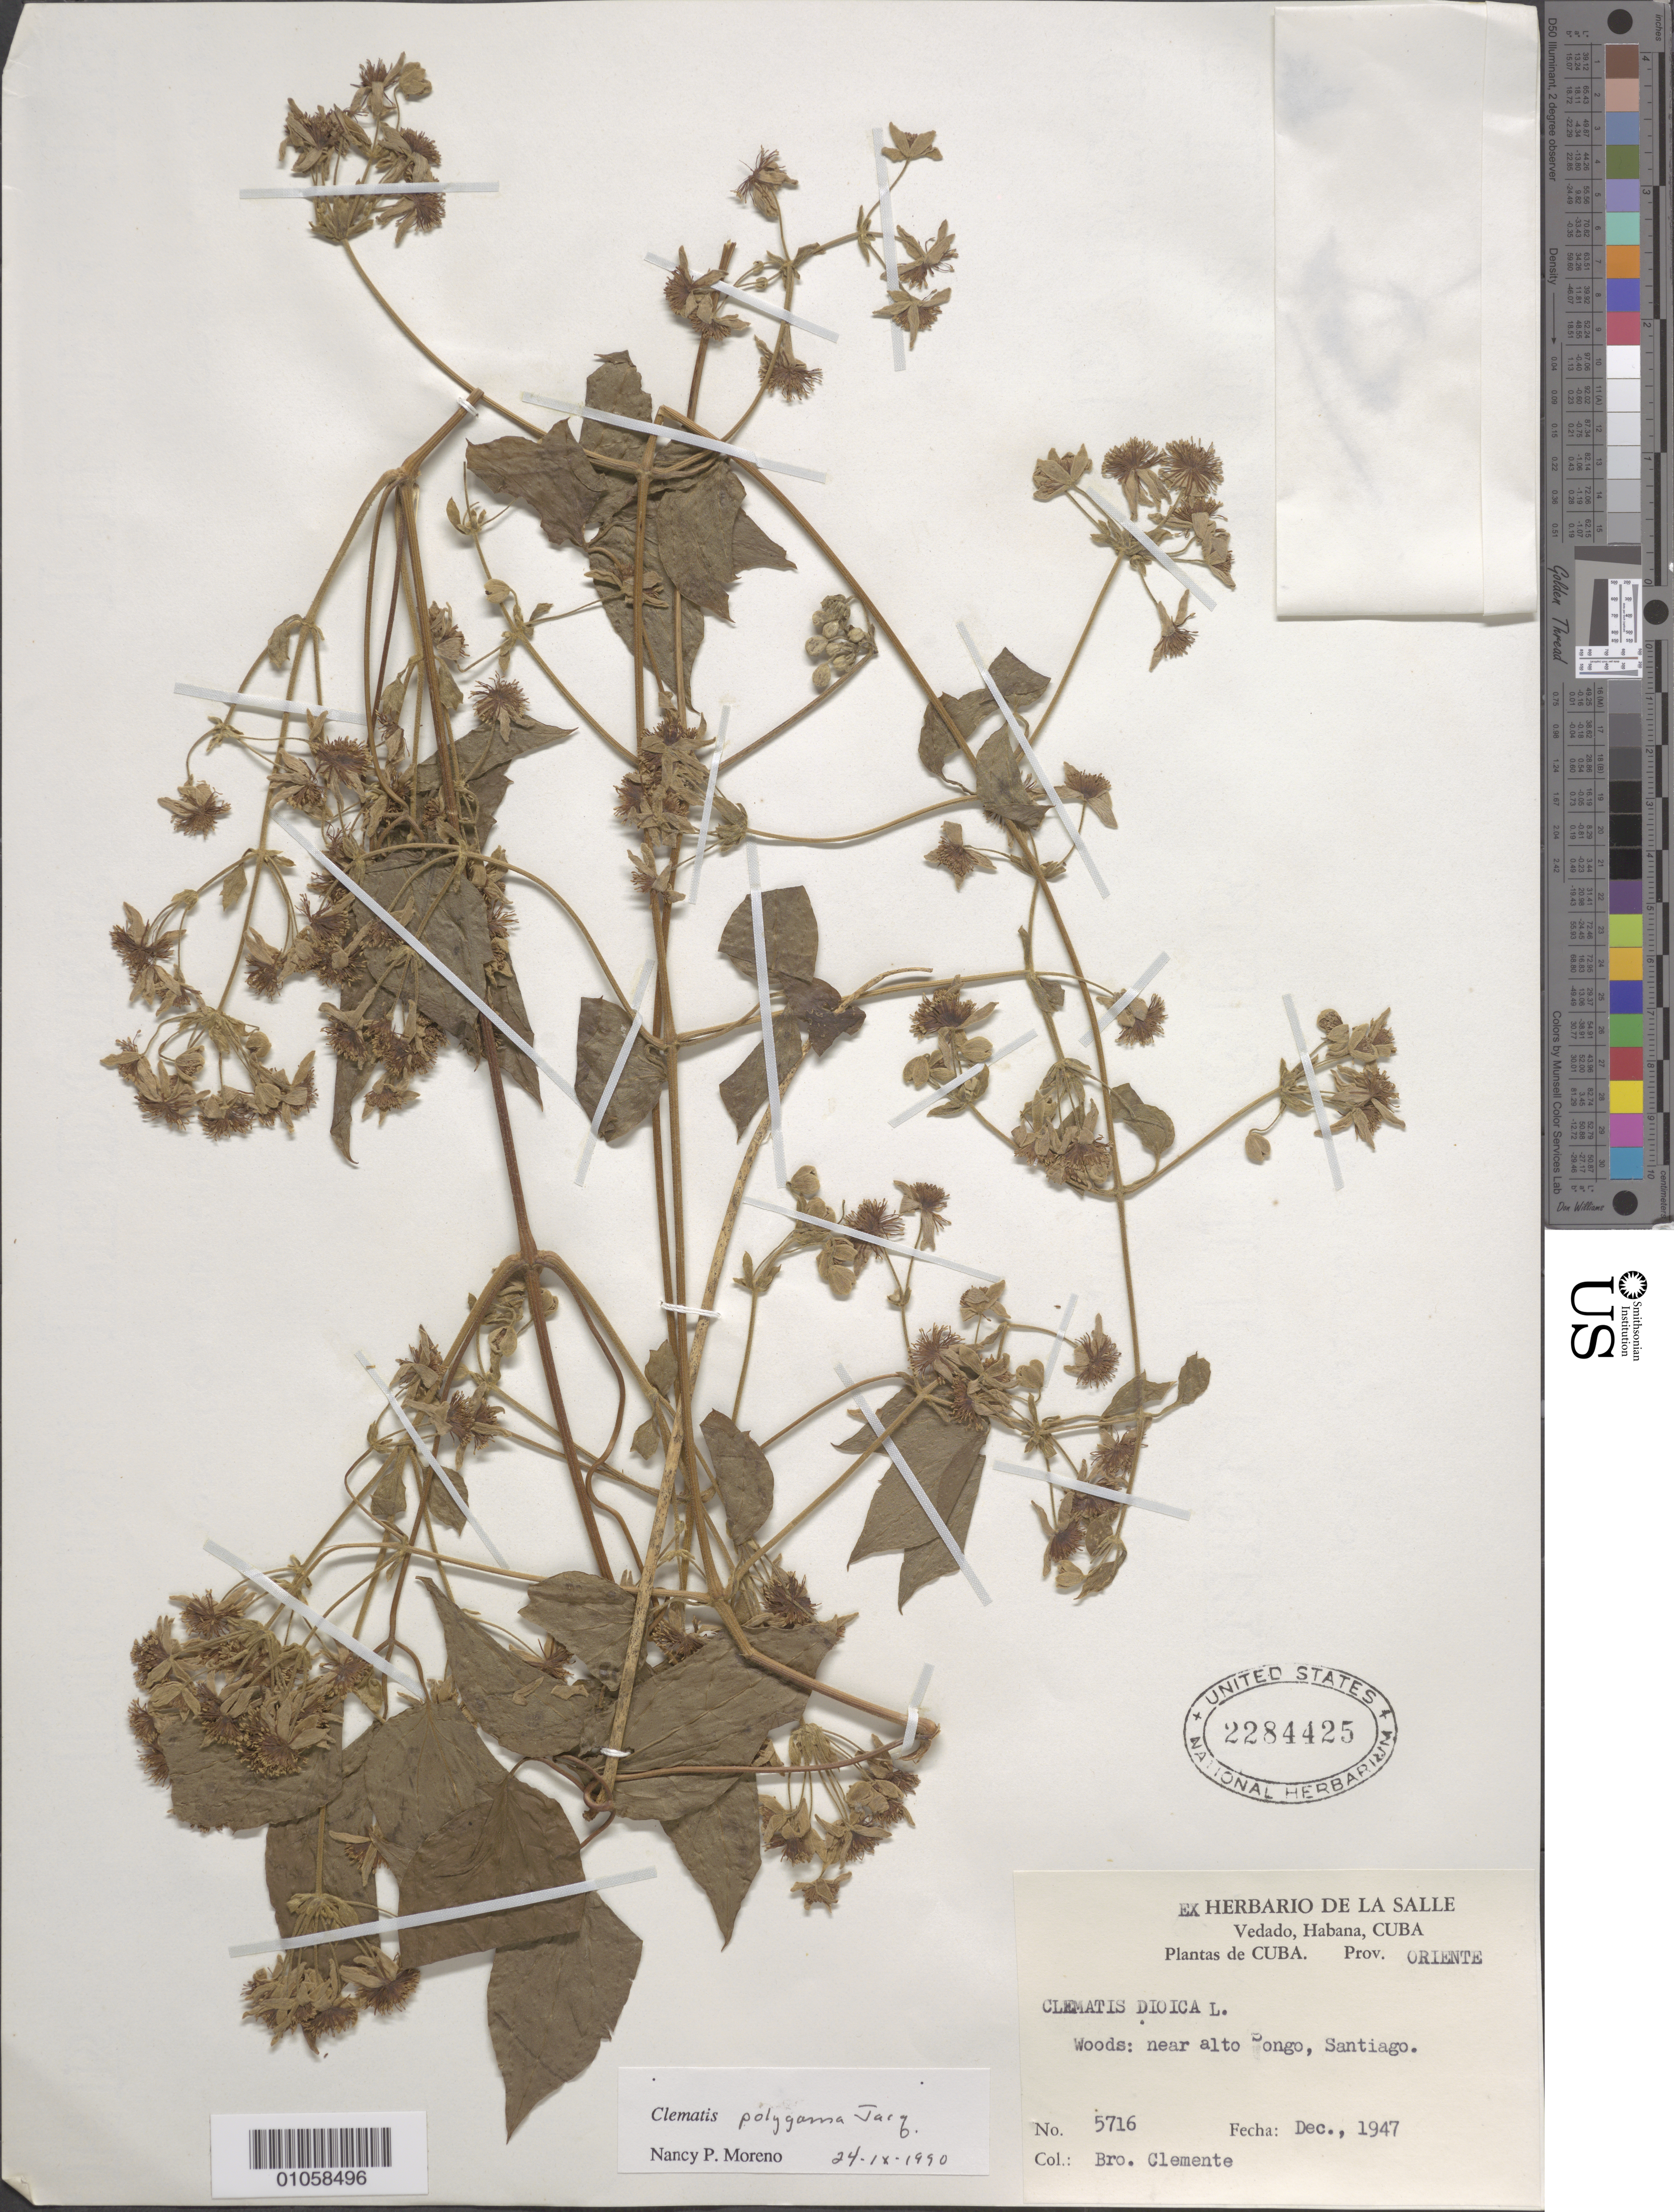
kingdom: Plantae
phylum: Tracheophyta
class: Magnoliopsida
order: Ranunculales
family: Ranunculaceae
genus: Clematis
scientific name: Clematis polygama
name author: Jacq.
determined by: Moreno, N. P.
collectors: Bro. Clemente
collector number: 5716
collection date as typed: Dec 1947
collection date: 1947-12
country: Cuba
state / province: Santiago de Cuba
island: Cuba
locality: Near alto Pongo, Santiago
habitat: Woods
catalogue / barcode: US 2284425